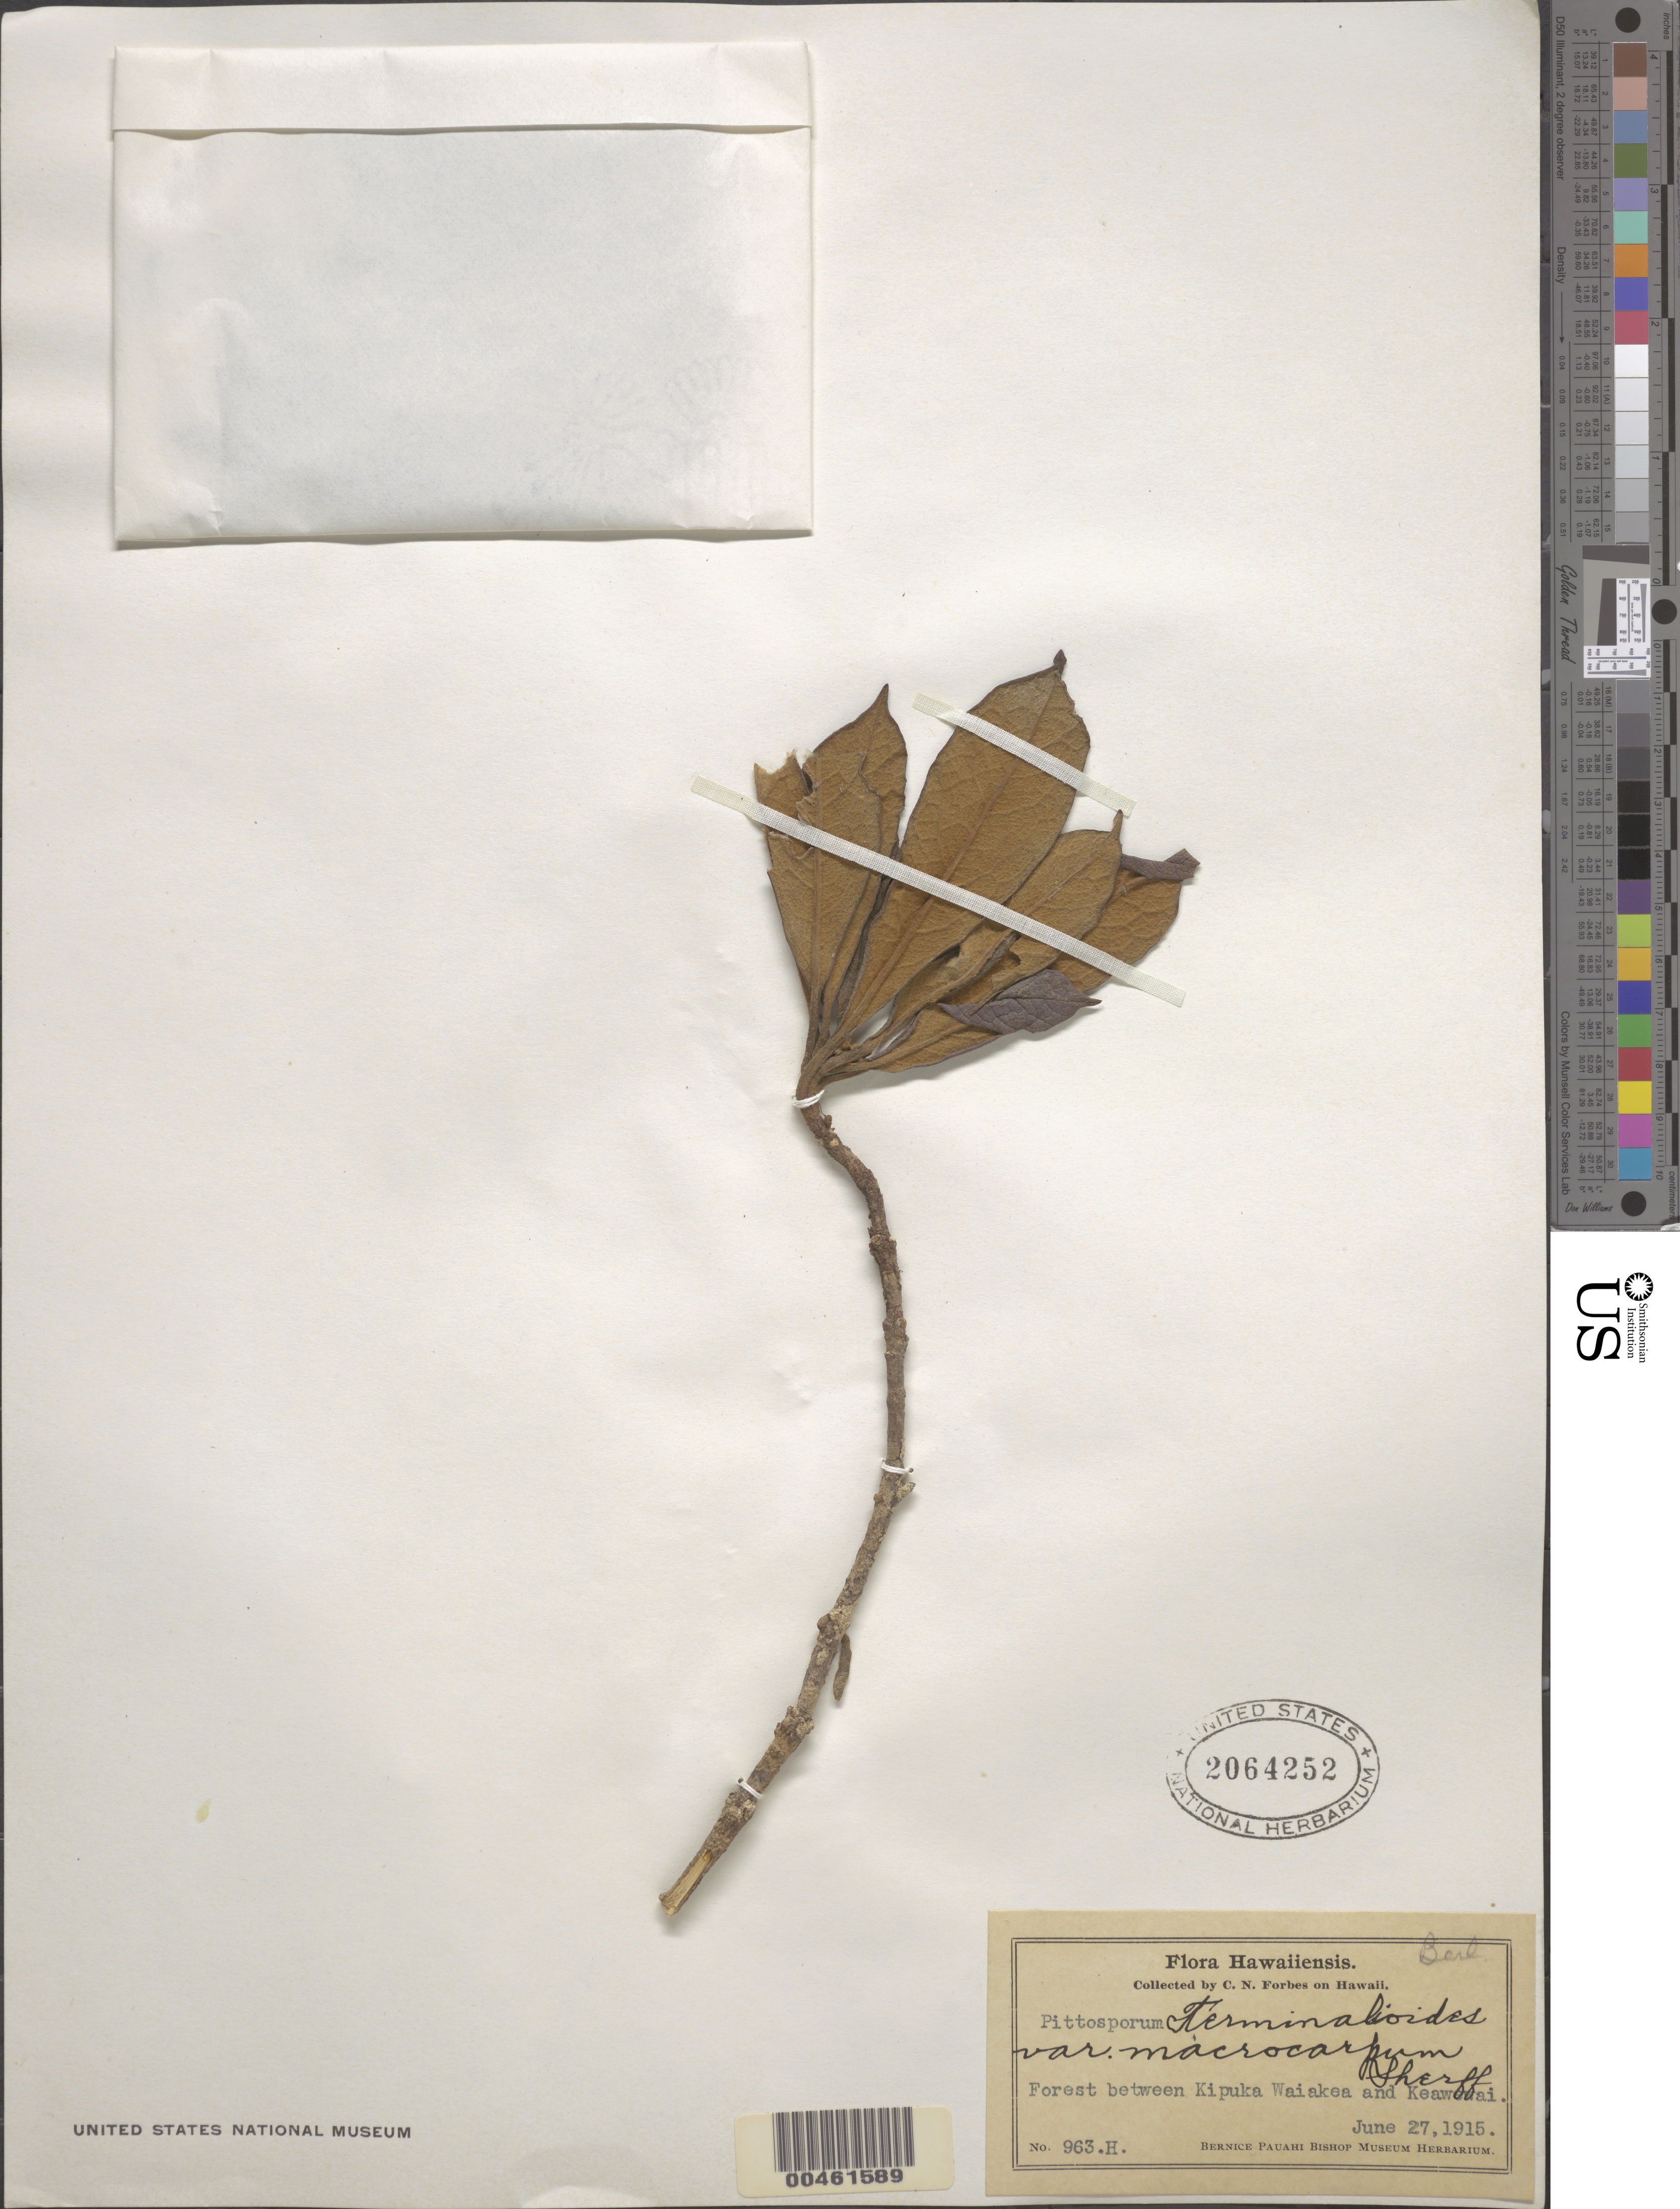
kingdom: Plantae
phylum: Tracheophyta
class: Magnoliopsida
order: Apiales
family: Pittosporaceae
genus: Pittosporum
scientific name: Pittosporum terminalioides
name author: Planch. ex A. Gray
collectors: C. N. Forbes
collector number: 963.H.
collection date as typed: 27 Jun 1915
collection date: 1915-06-27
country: United States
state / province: Hawaii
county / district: Hawaii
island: Hawaii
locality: Forest between Kipuka Waiakea and Keawauai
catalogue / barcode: US 2064252